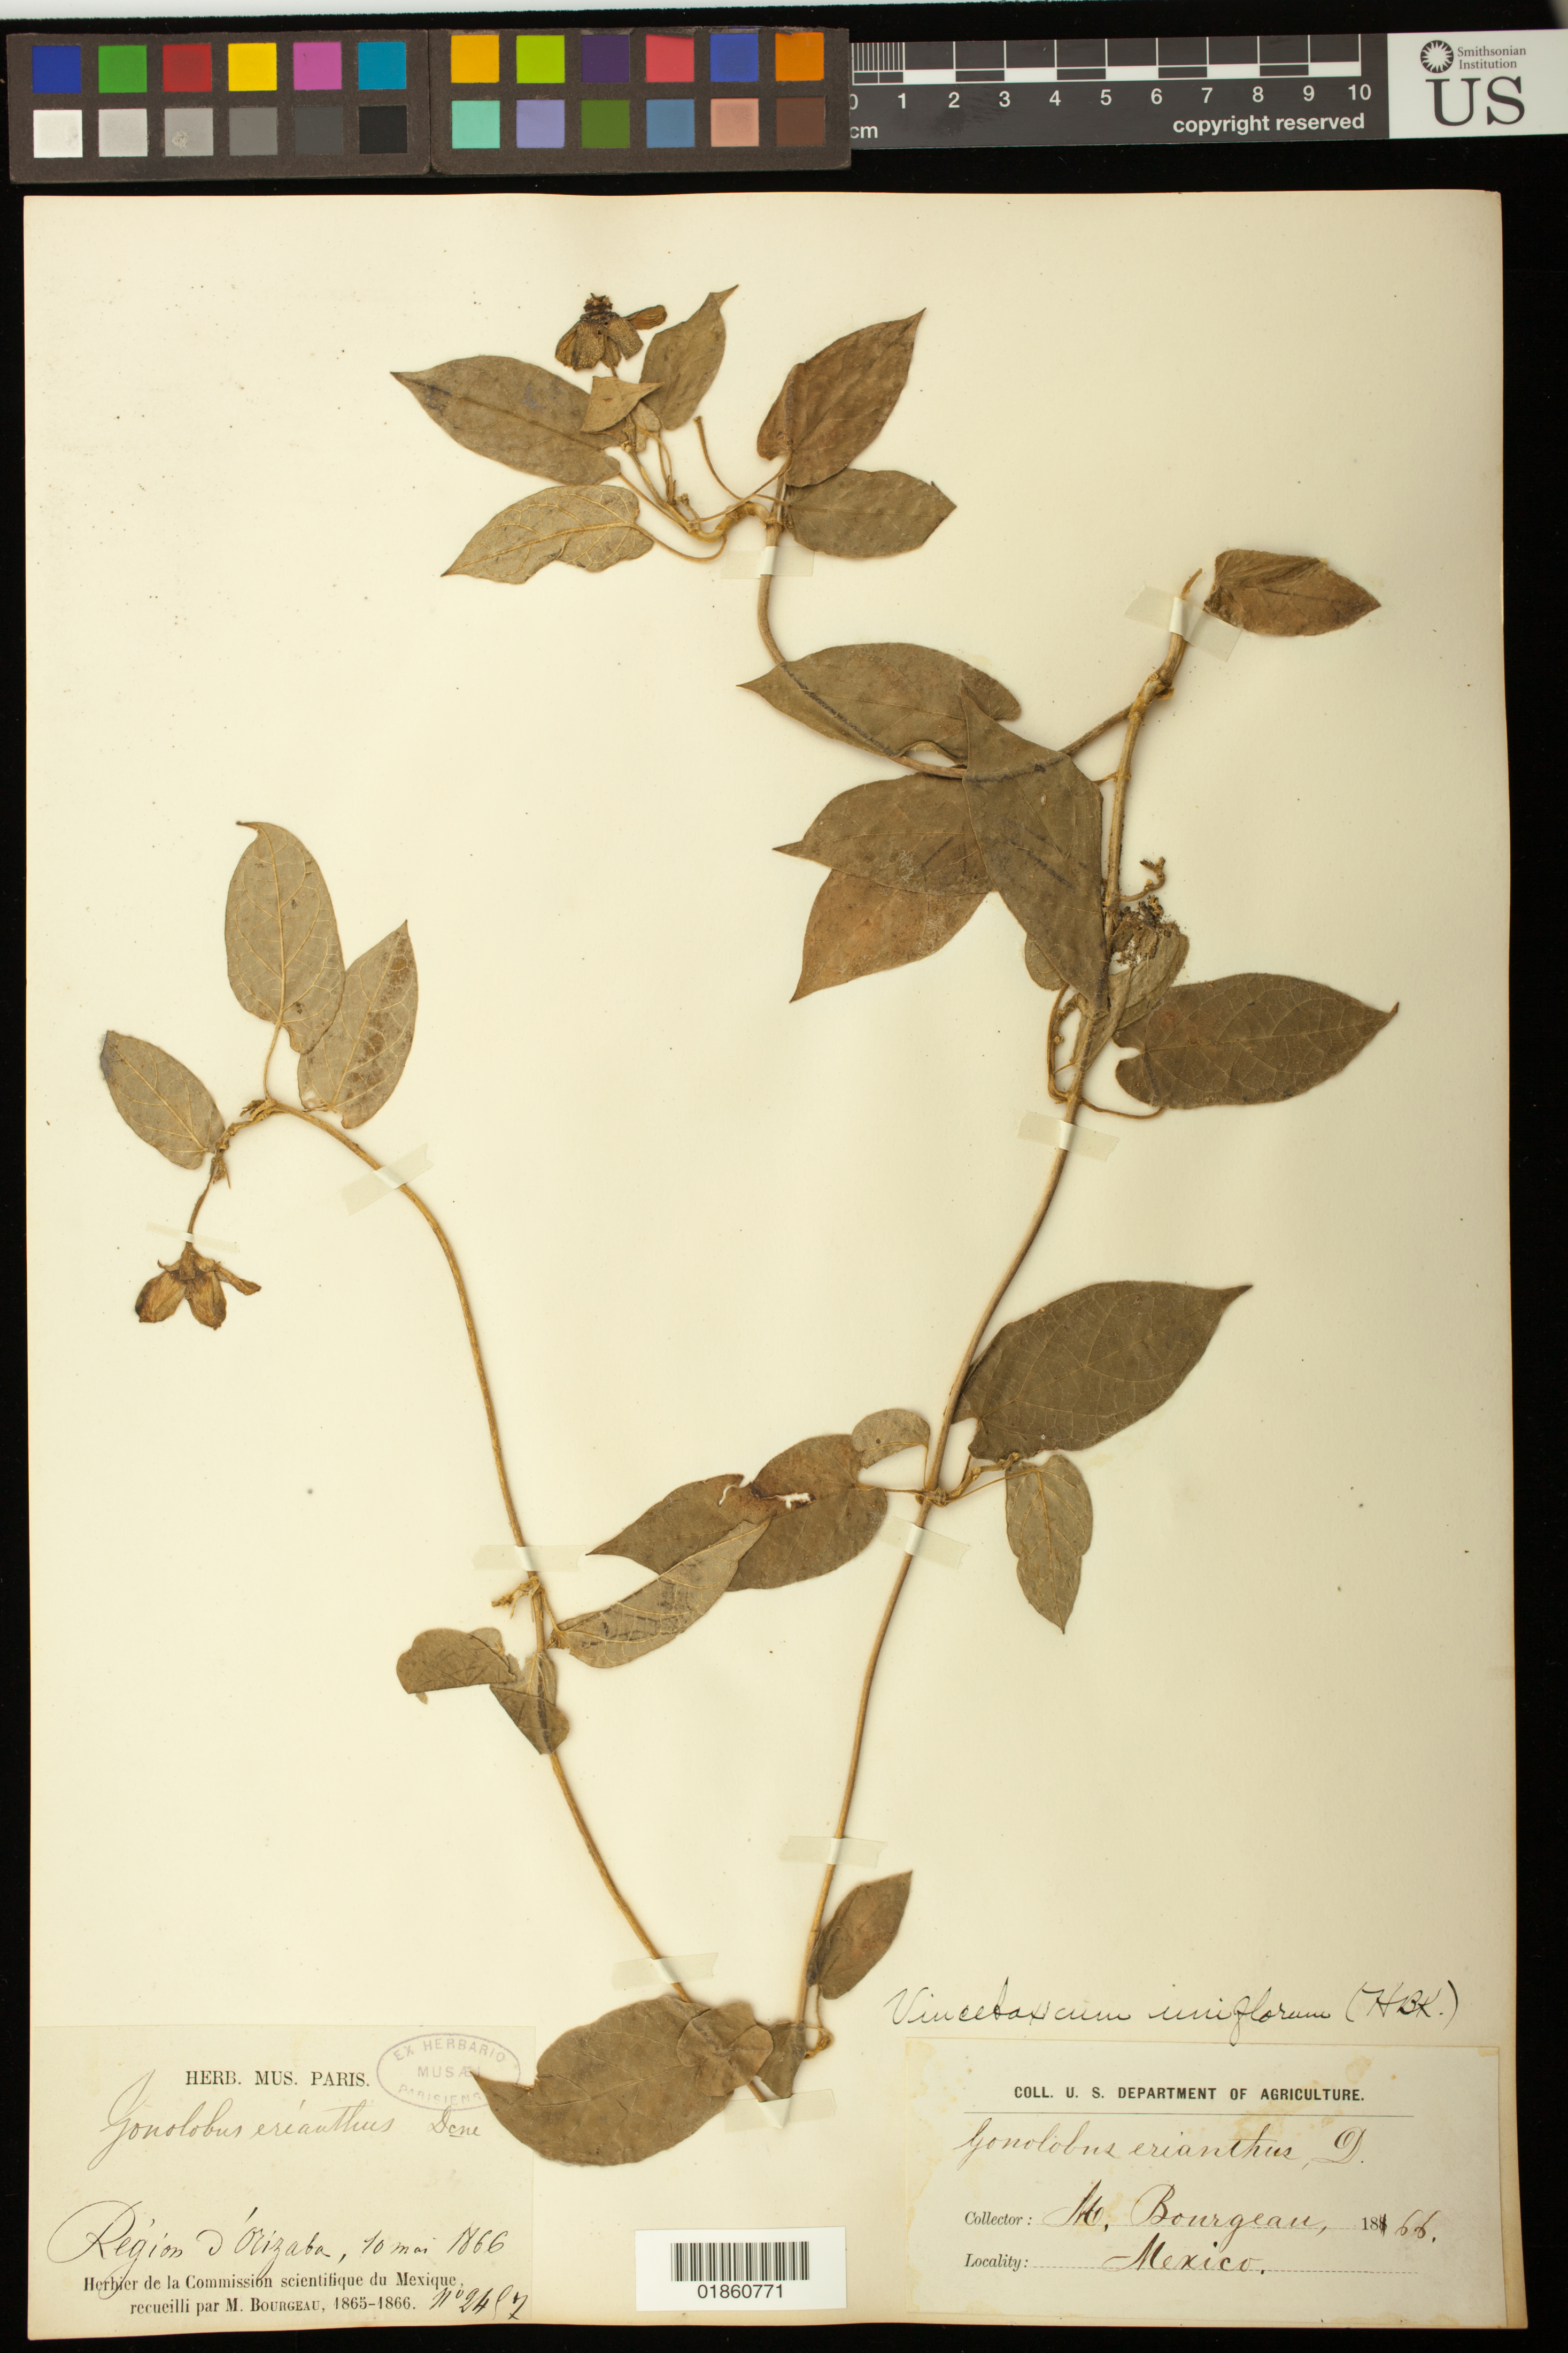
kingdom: Plantae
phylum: Tracheophyta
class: Magnoliopsida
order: Gentianales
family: Apocynaceae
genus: Gonolobus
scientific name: Gonolobus uniflorus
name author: Kunth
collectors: M. Bourgeau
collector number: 2487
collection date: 1866-05-10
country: Mexico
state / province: Veracruz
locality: Region D'Orizaba